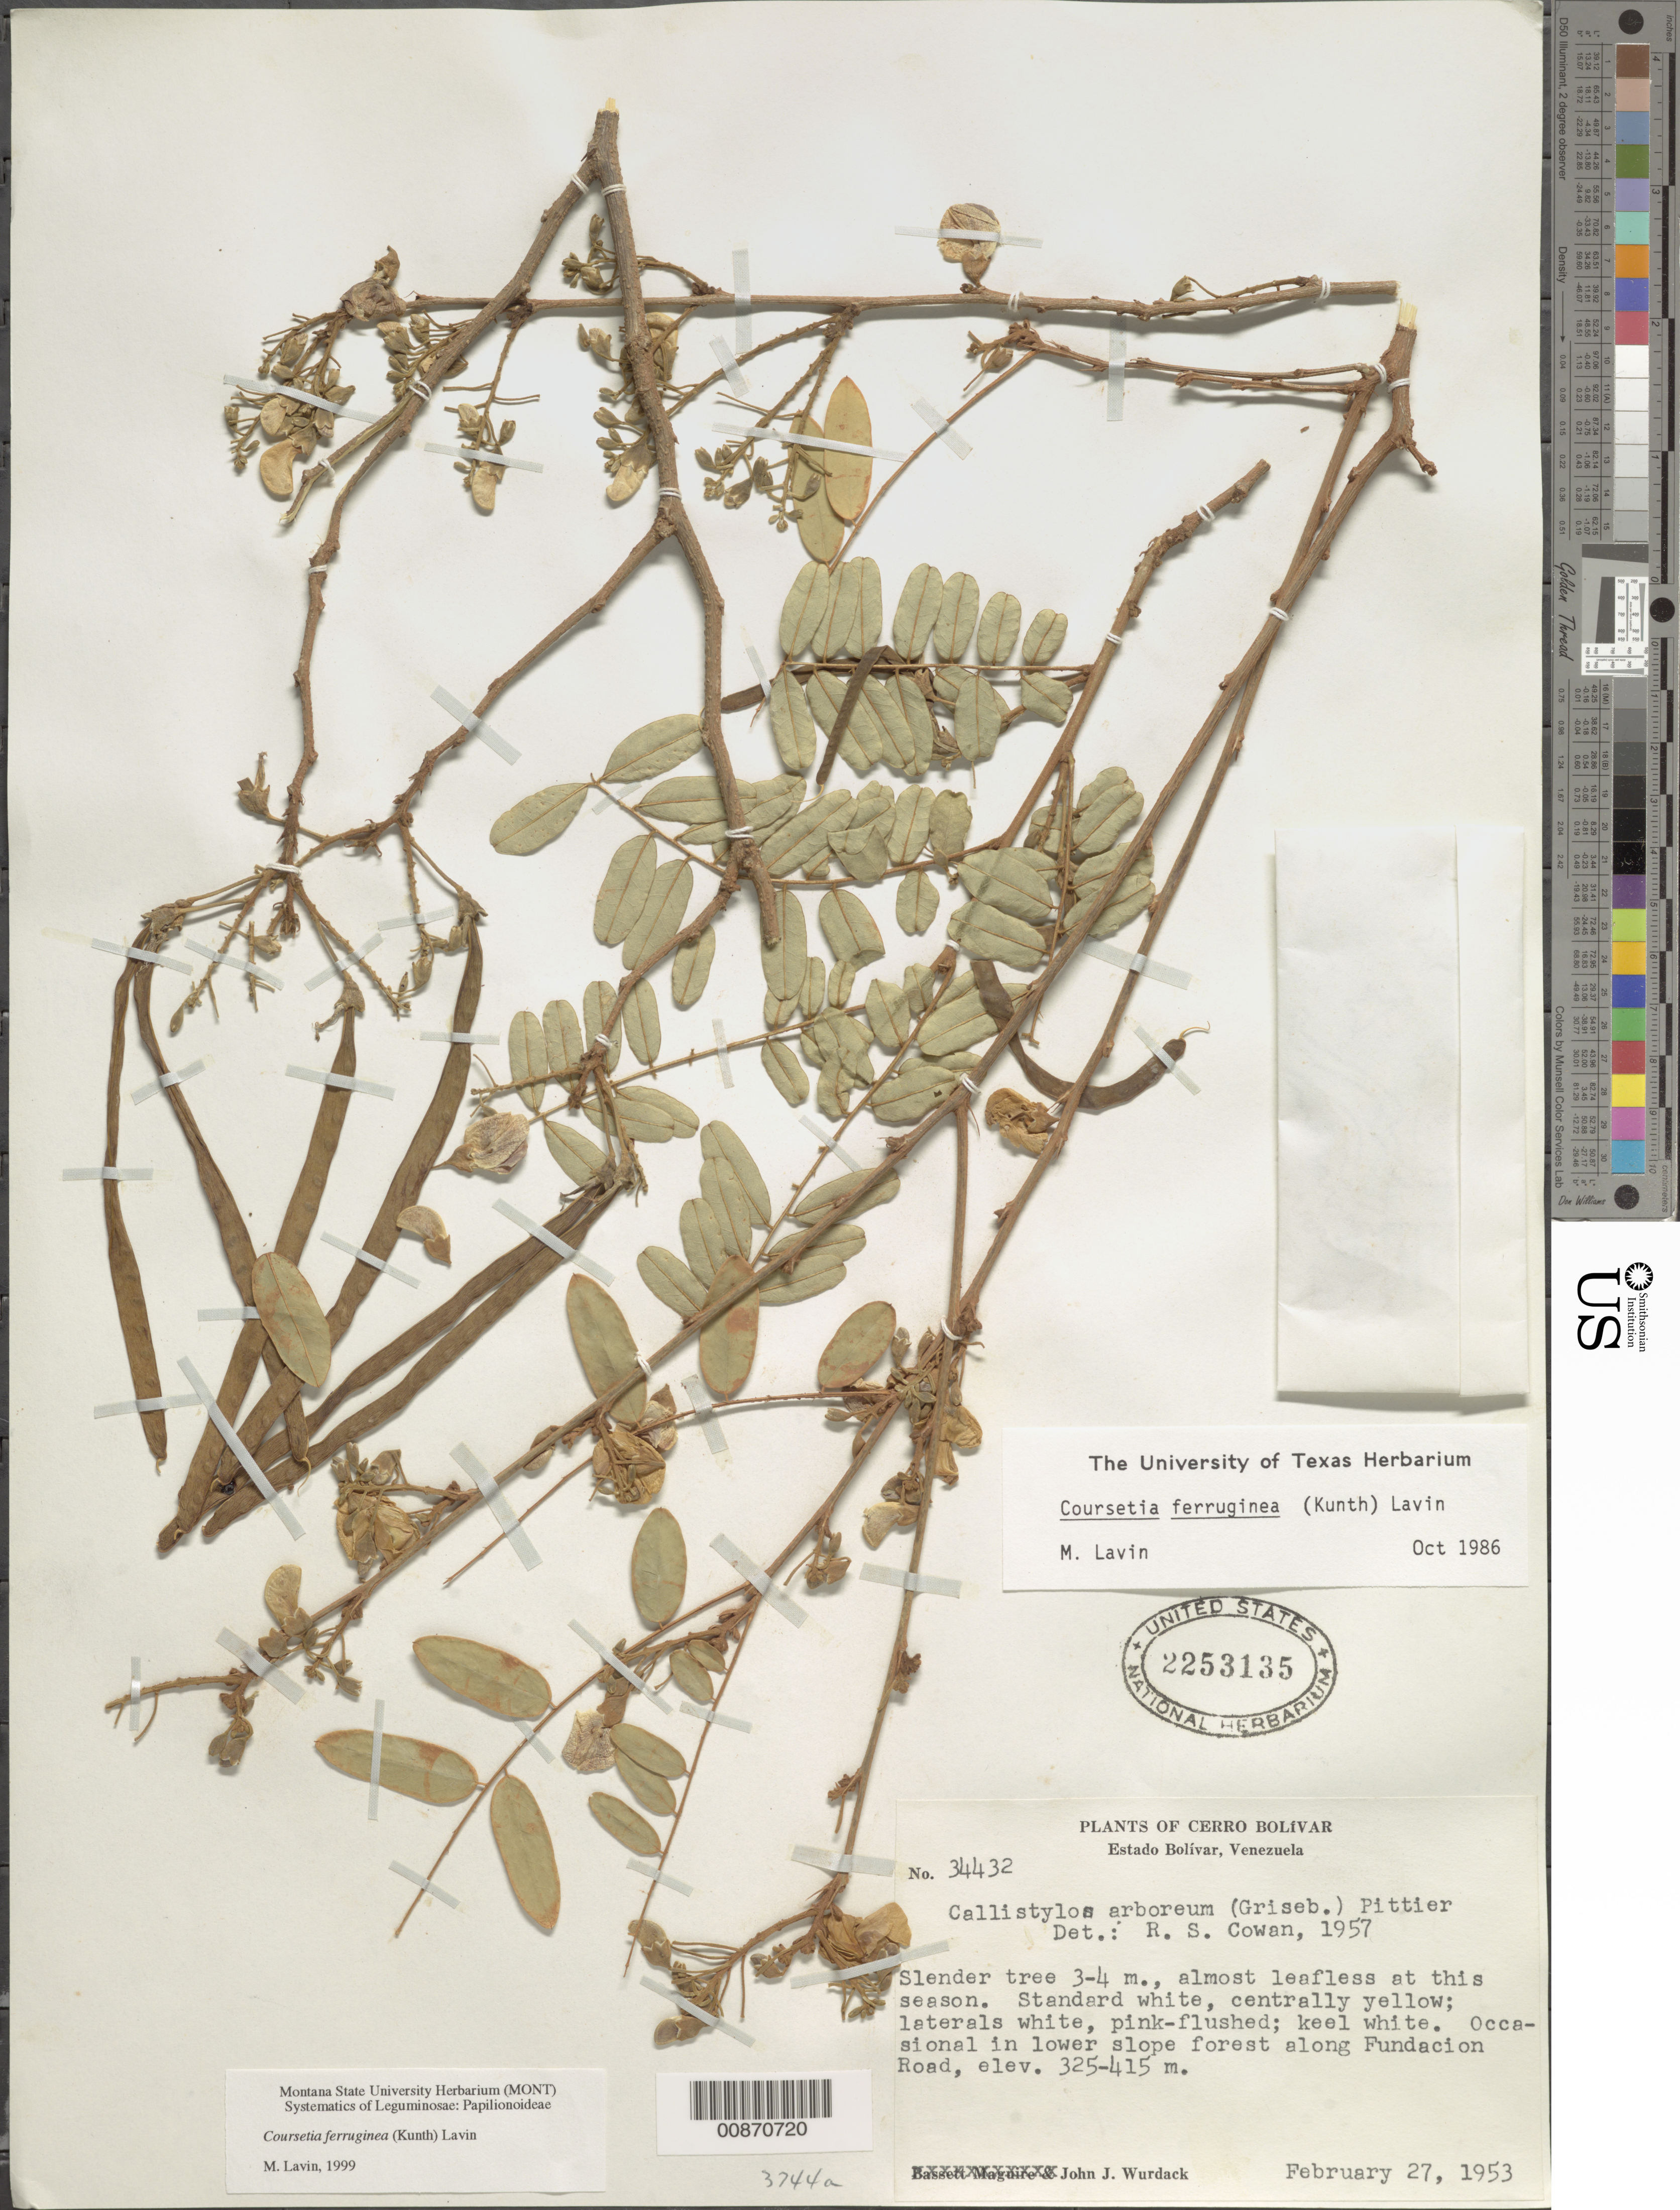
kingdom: Plantae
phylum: Tracheophyta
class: Magnoliopsida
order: Fabales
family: Fabaceae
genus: Coursetia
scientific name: Coursetia ferruginea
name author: (Kunth) Lavin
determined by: Lavin, M.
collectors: J. J. Wurdack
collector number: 34432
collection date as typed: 27-Feb-53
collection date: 1953-02-27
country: Venezuela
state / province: Bolívar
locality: Fundacion Road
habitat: Lower slope forest edge along road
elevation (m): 325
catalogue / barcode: US 2253135